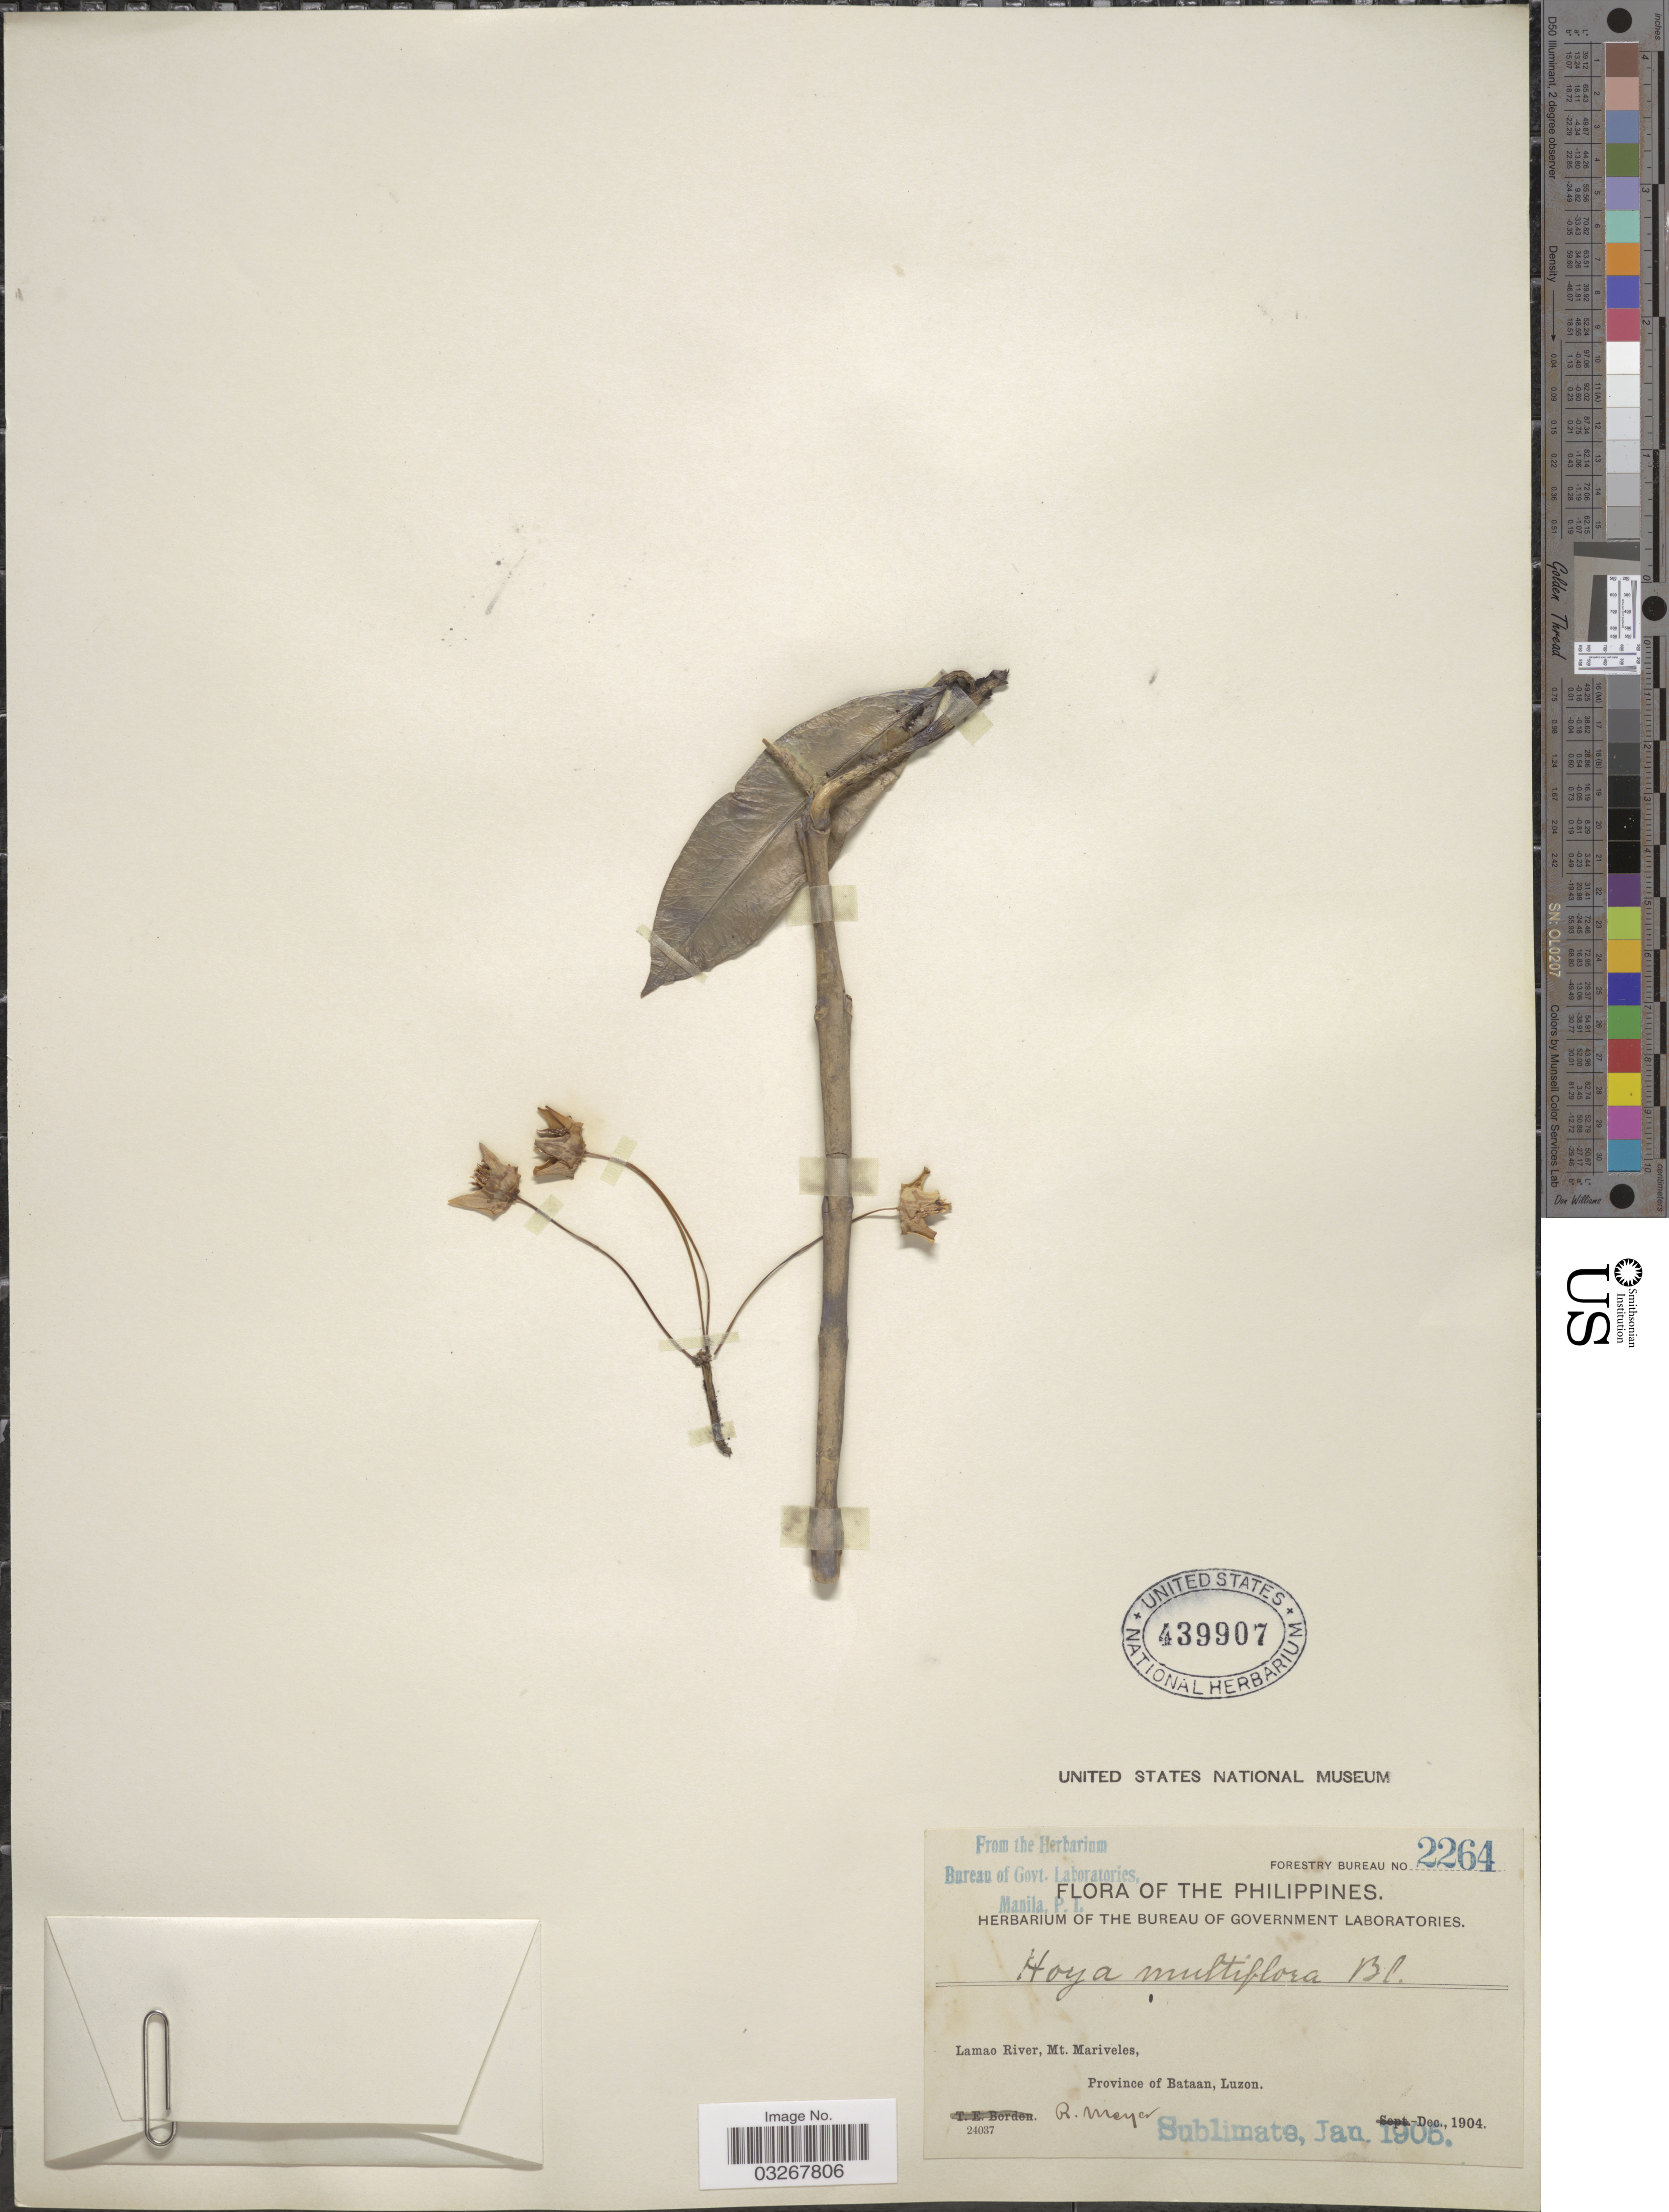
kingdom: Plantae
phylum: Tracheophyta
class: Magnoliopsida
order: Gentianales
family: Apocynaceae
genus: Centrostemma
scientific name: Centrostemma multiflorum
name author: (Blume) Decne.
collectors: R. Meyer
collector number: Forestry Bureau 2264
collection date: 1904-12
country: Philippines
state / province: Central Luzon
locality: Lamao River, Mt. Mariveles, Province of Bataan, Luzon.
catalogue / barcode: US 439907